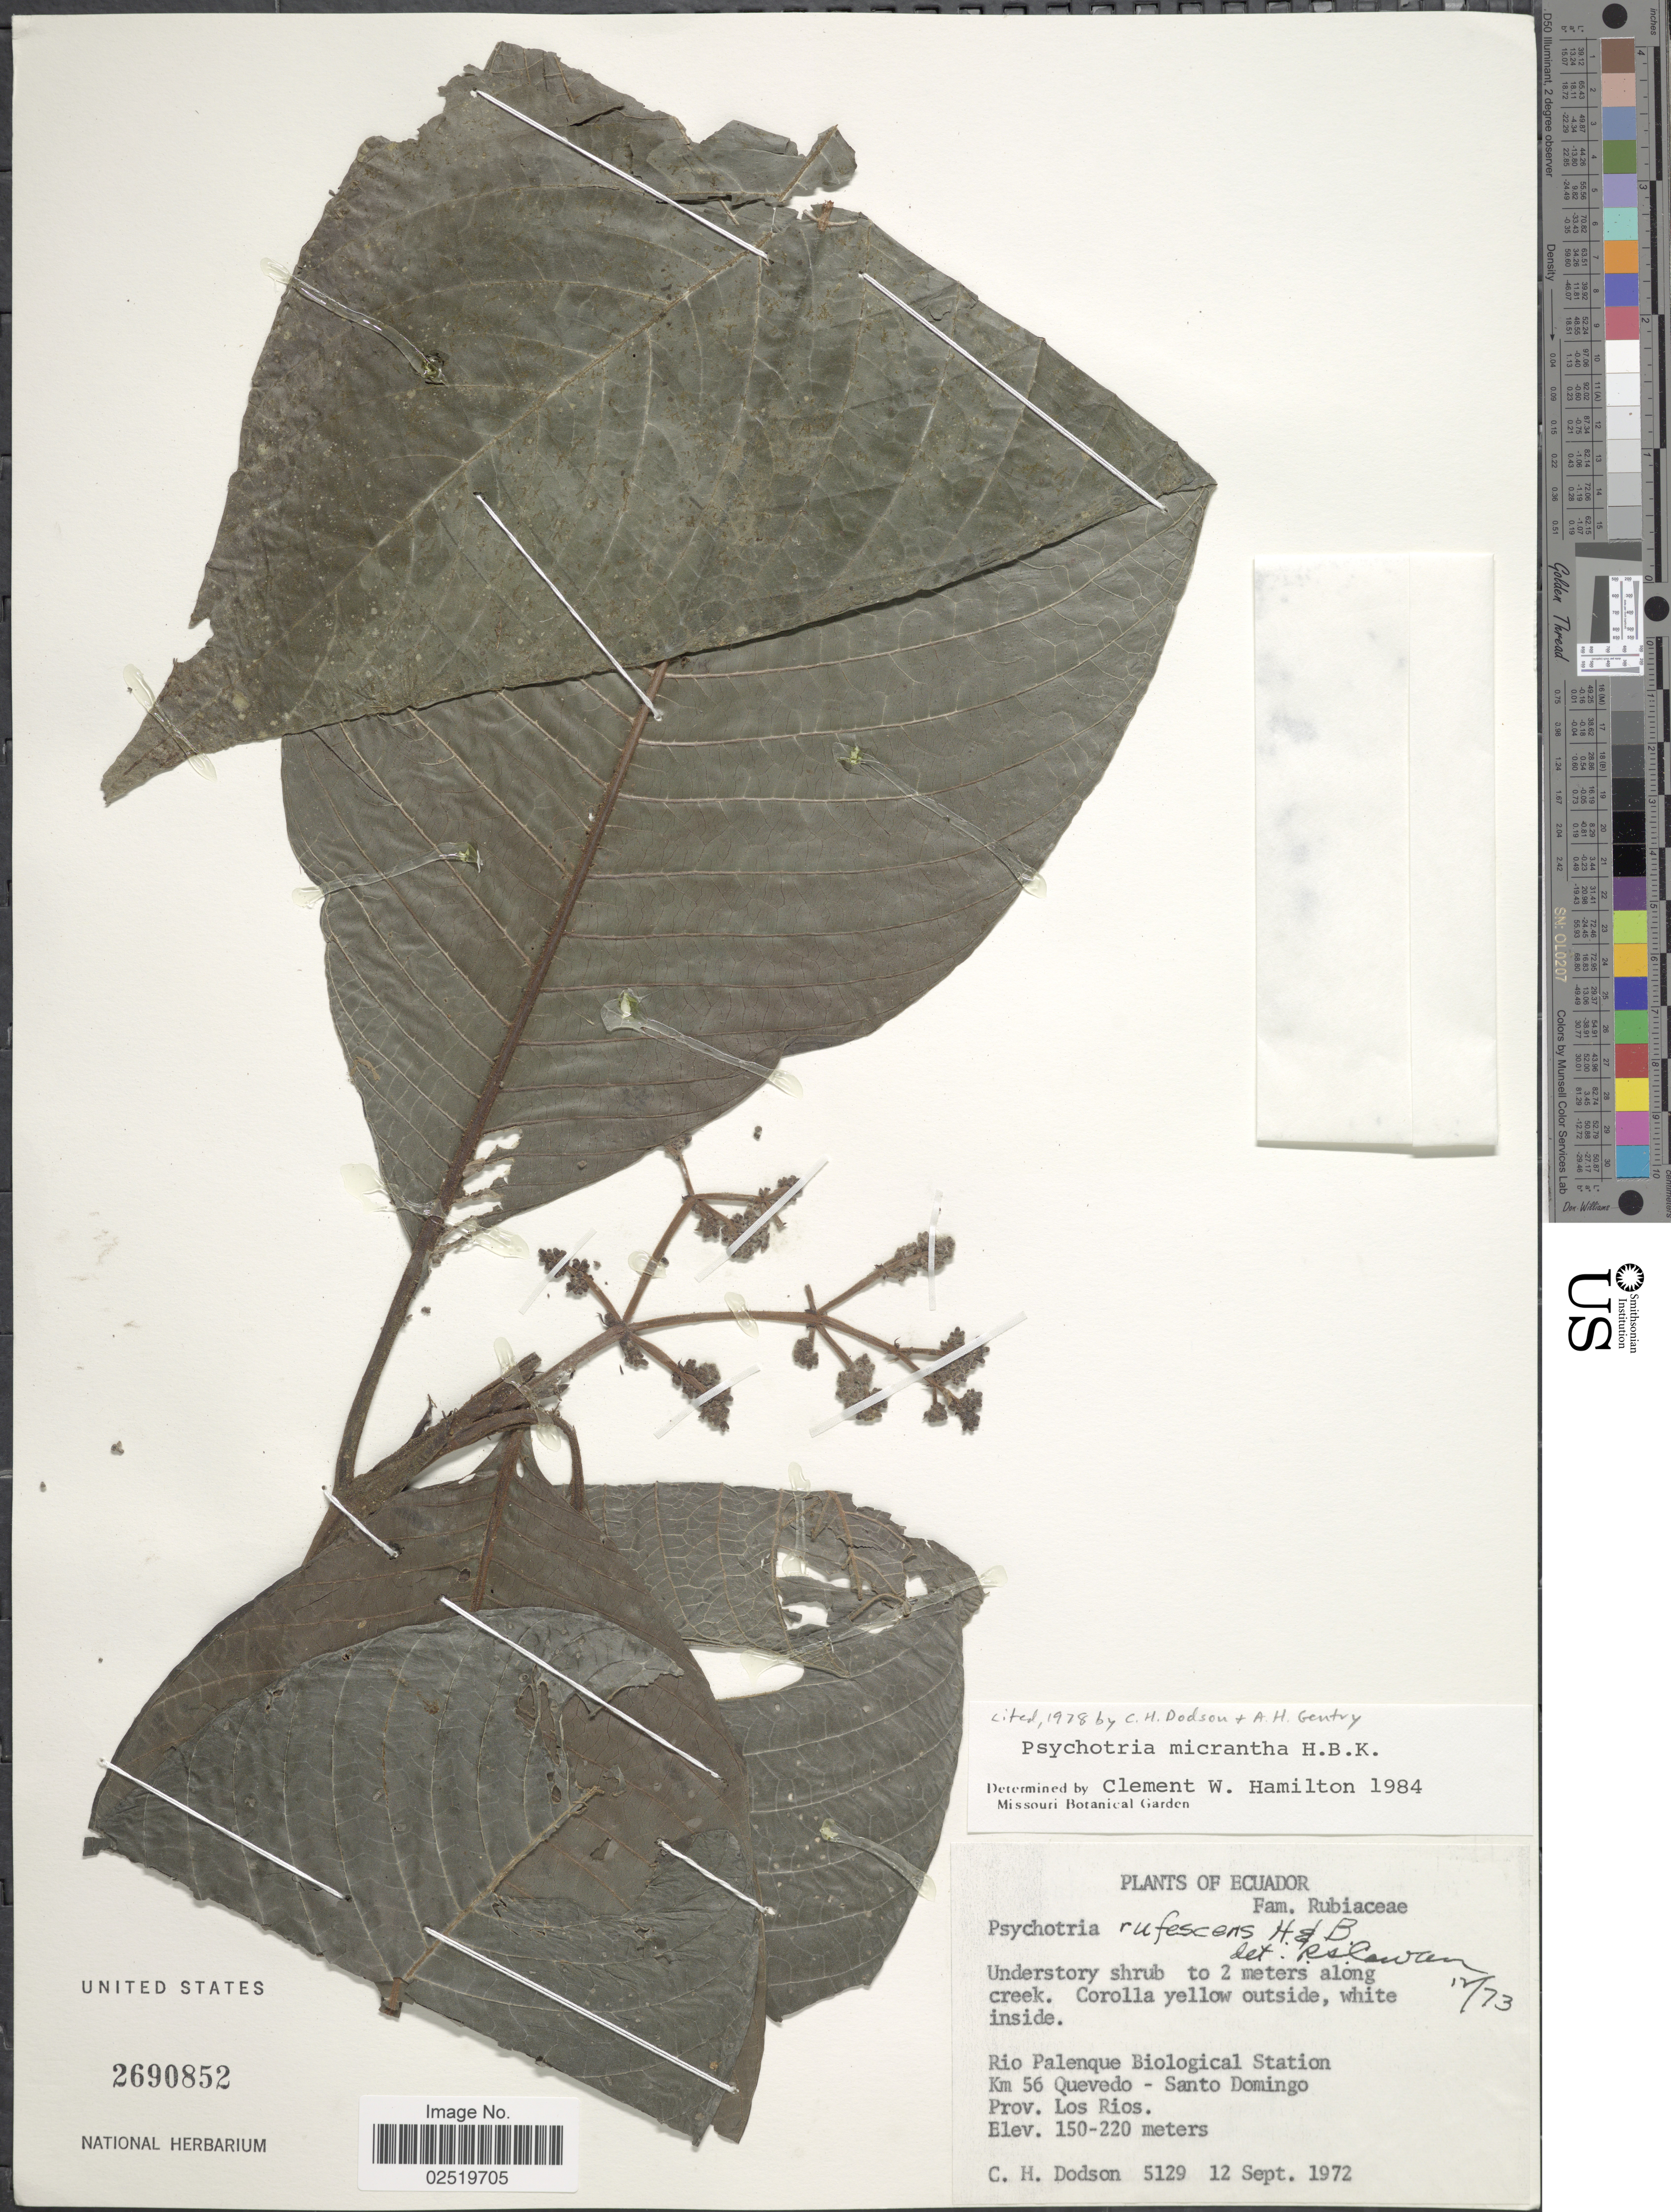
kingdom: Plantae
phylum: Tracheophyta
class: Magnoliopsida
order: Gentianales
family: Rubiaceae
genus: Psychotria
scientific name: Psychotria micrantha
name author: Kunth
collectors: C. H. Dodson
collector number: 5129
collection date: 1972-09-12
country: Ecuador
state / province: Los Ríos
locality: Understory scrub to 2 meters along creek, Rio Palenque Biological Station, Km 56 Quevedo-Santo Domingo.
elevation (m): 150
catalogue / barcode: US 2690852